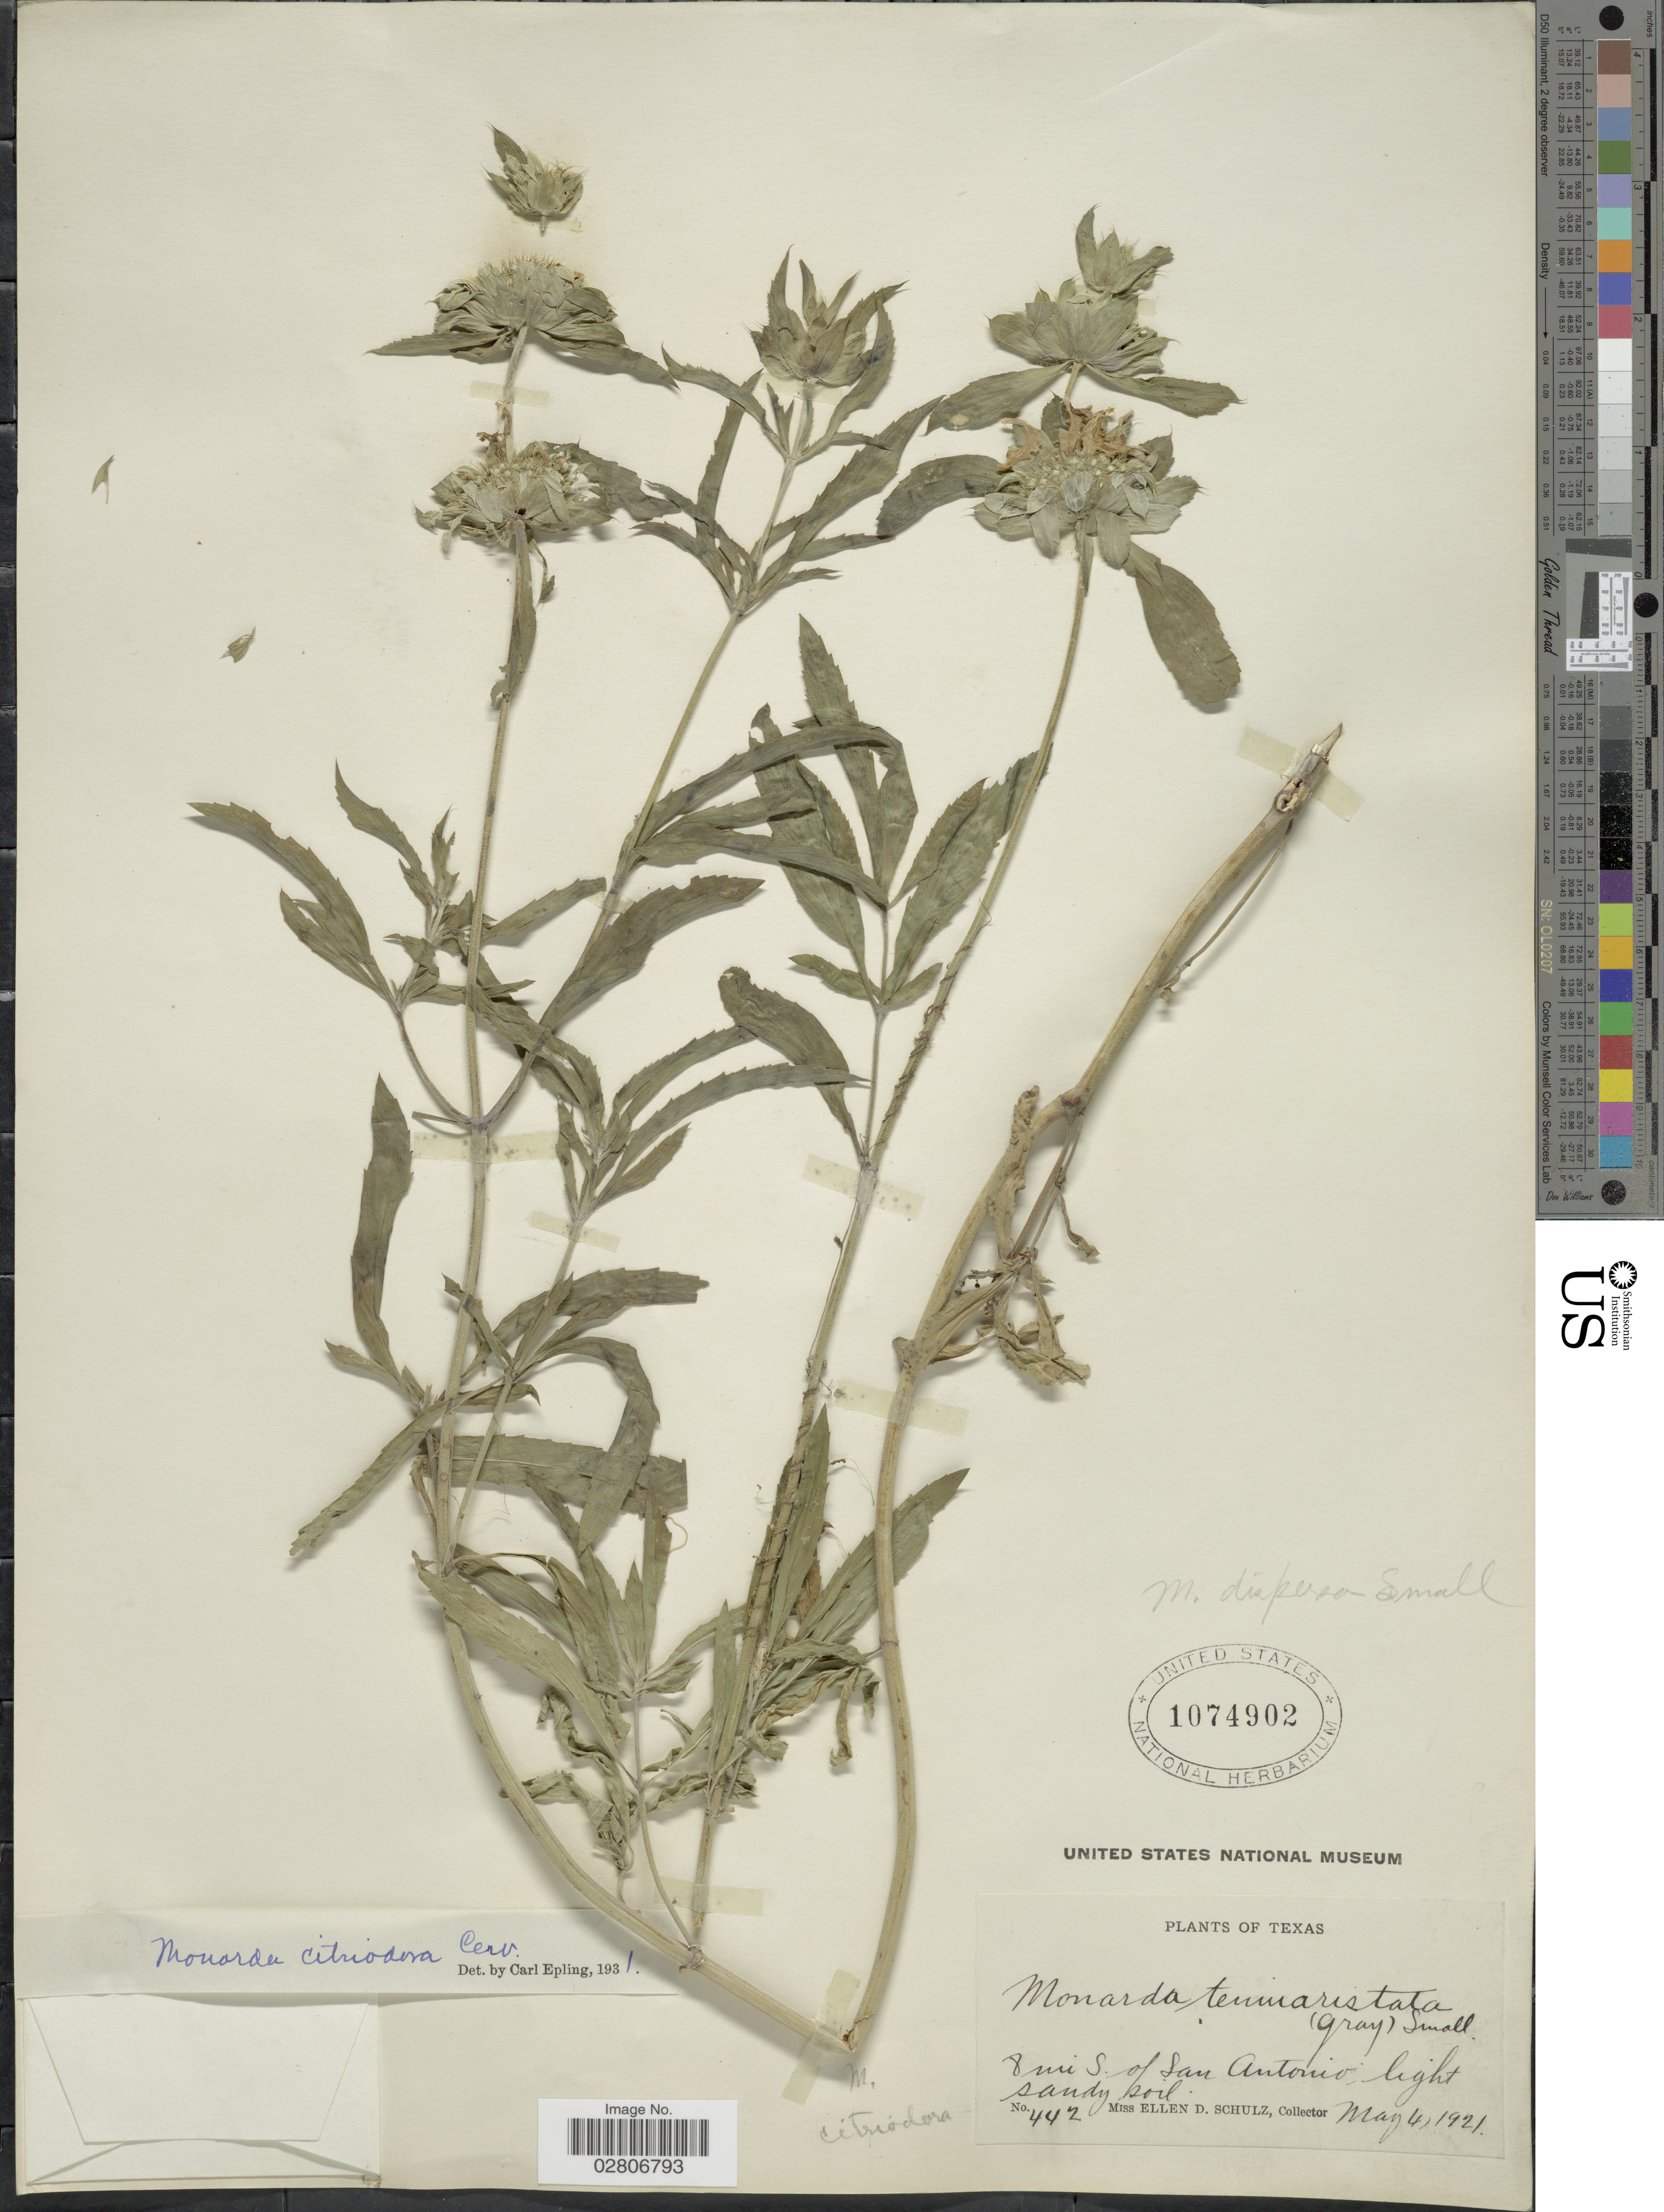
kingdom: Plantae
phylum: Tracheophyta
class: Magnoliopsida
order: Lamiales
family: Lamiaceae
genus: Monarda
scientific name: Monarda citriodora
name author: Cerv. ex Lag.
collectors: E. D. Schulz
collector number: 442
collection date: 1921-05-04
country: United States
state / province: Texas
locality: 8 mi S. of San Antonio, light sandy soil.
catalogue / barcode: US 1074902